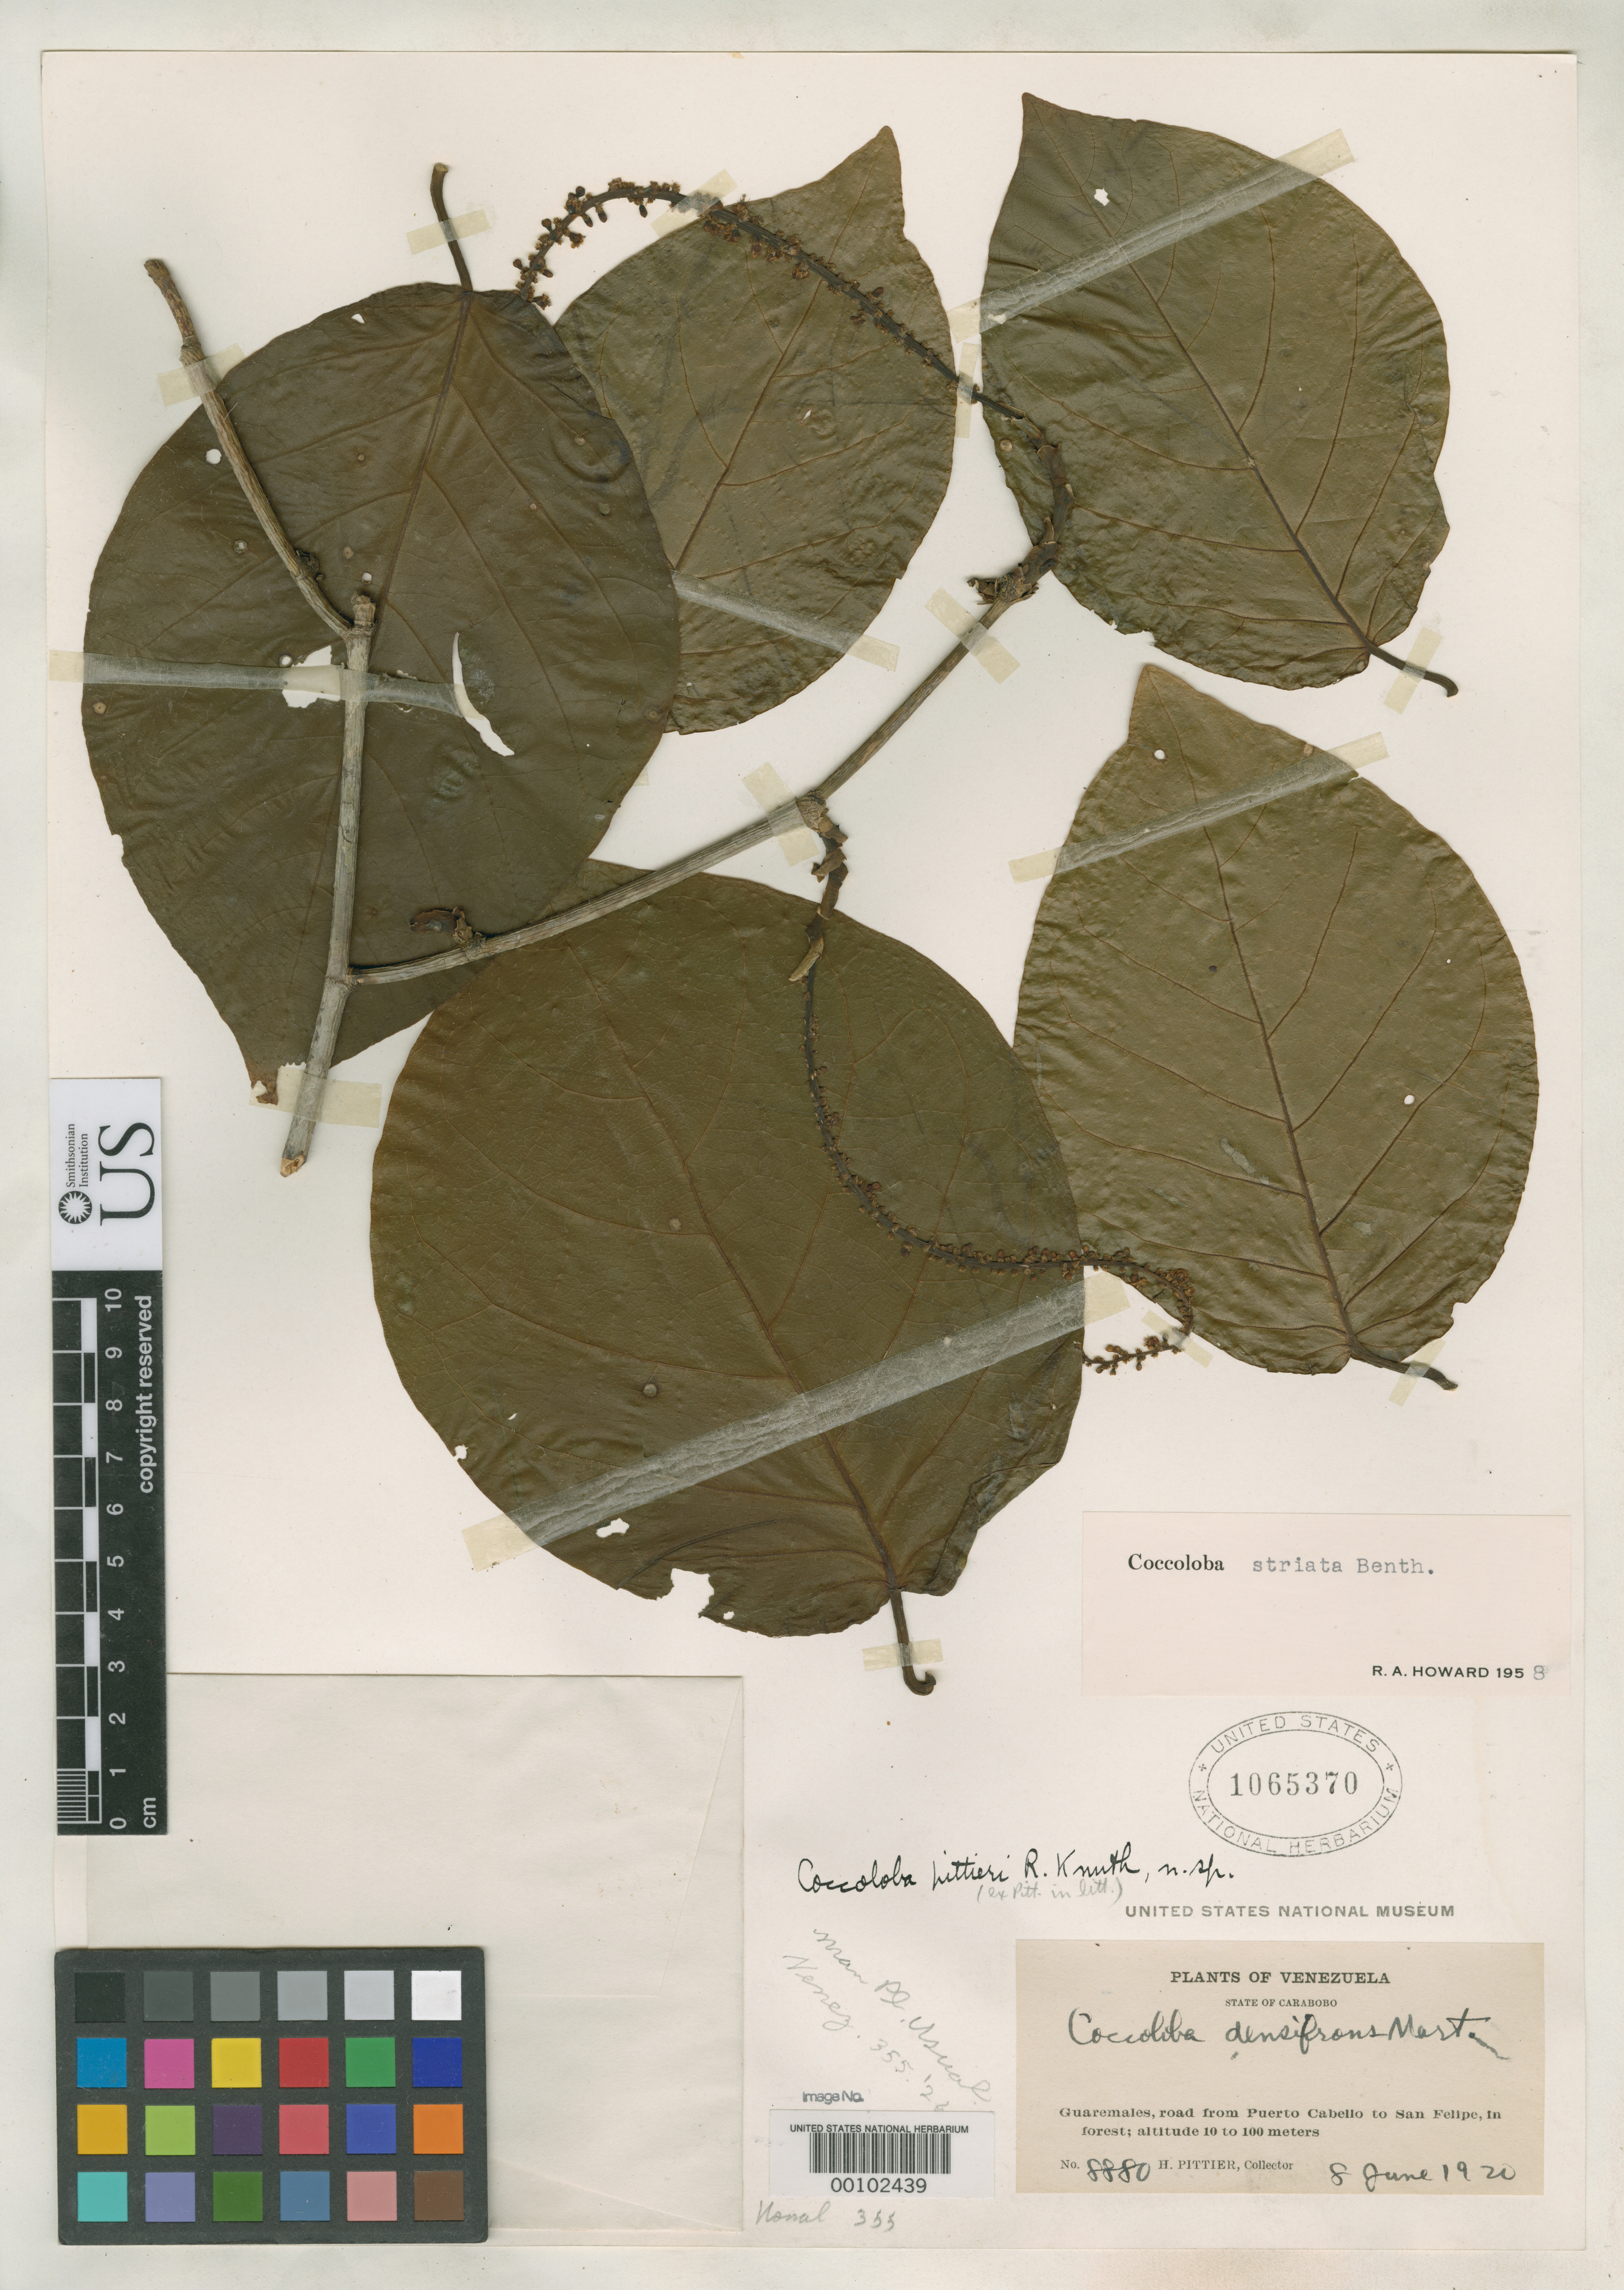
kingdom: Plantae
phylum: Tracheophyta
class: Magnoliopsida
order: Caryophyllales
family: Polygonaceae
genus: Coccoloba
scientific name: Coccoloba pittieri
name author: R. Knuth ex Pittier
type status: Type Collection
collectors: H. F. Pittier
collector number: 8880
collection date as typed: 08 Jun 1920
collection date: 1920-06-08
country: Venezuela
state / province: Carabobo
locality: Guarrmales, road From Puerto cabetto to San Felipe.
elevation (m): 10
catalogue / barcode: US 1065370